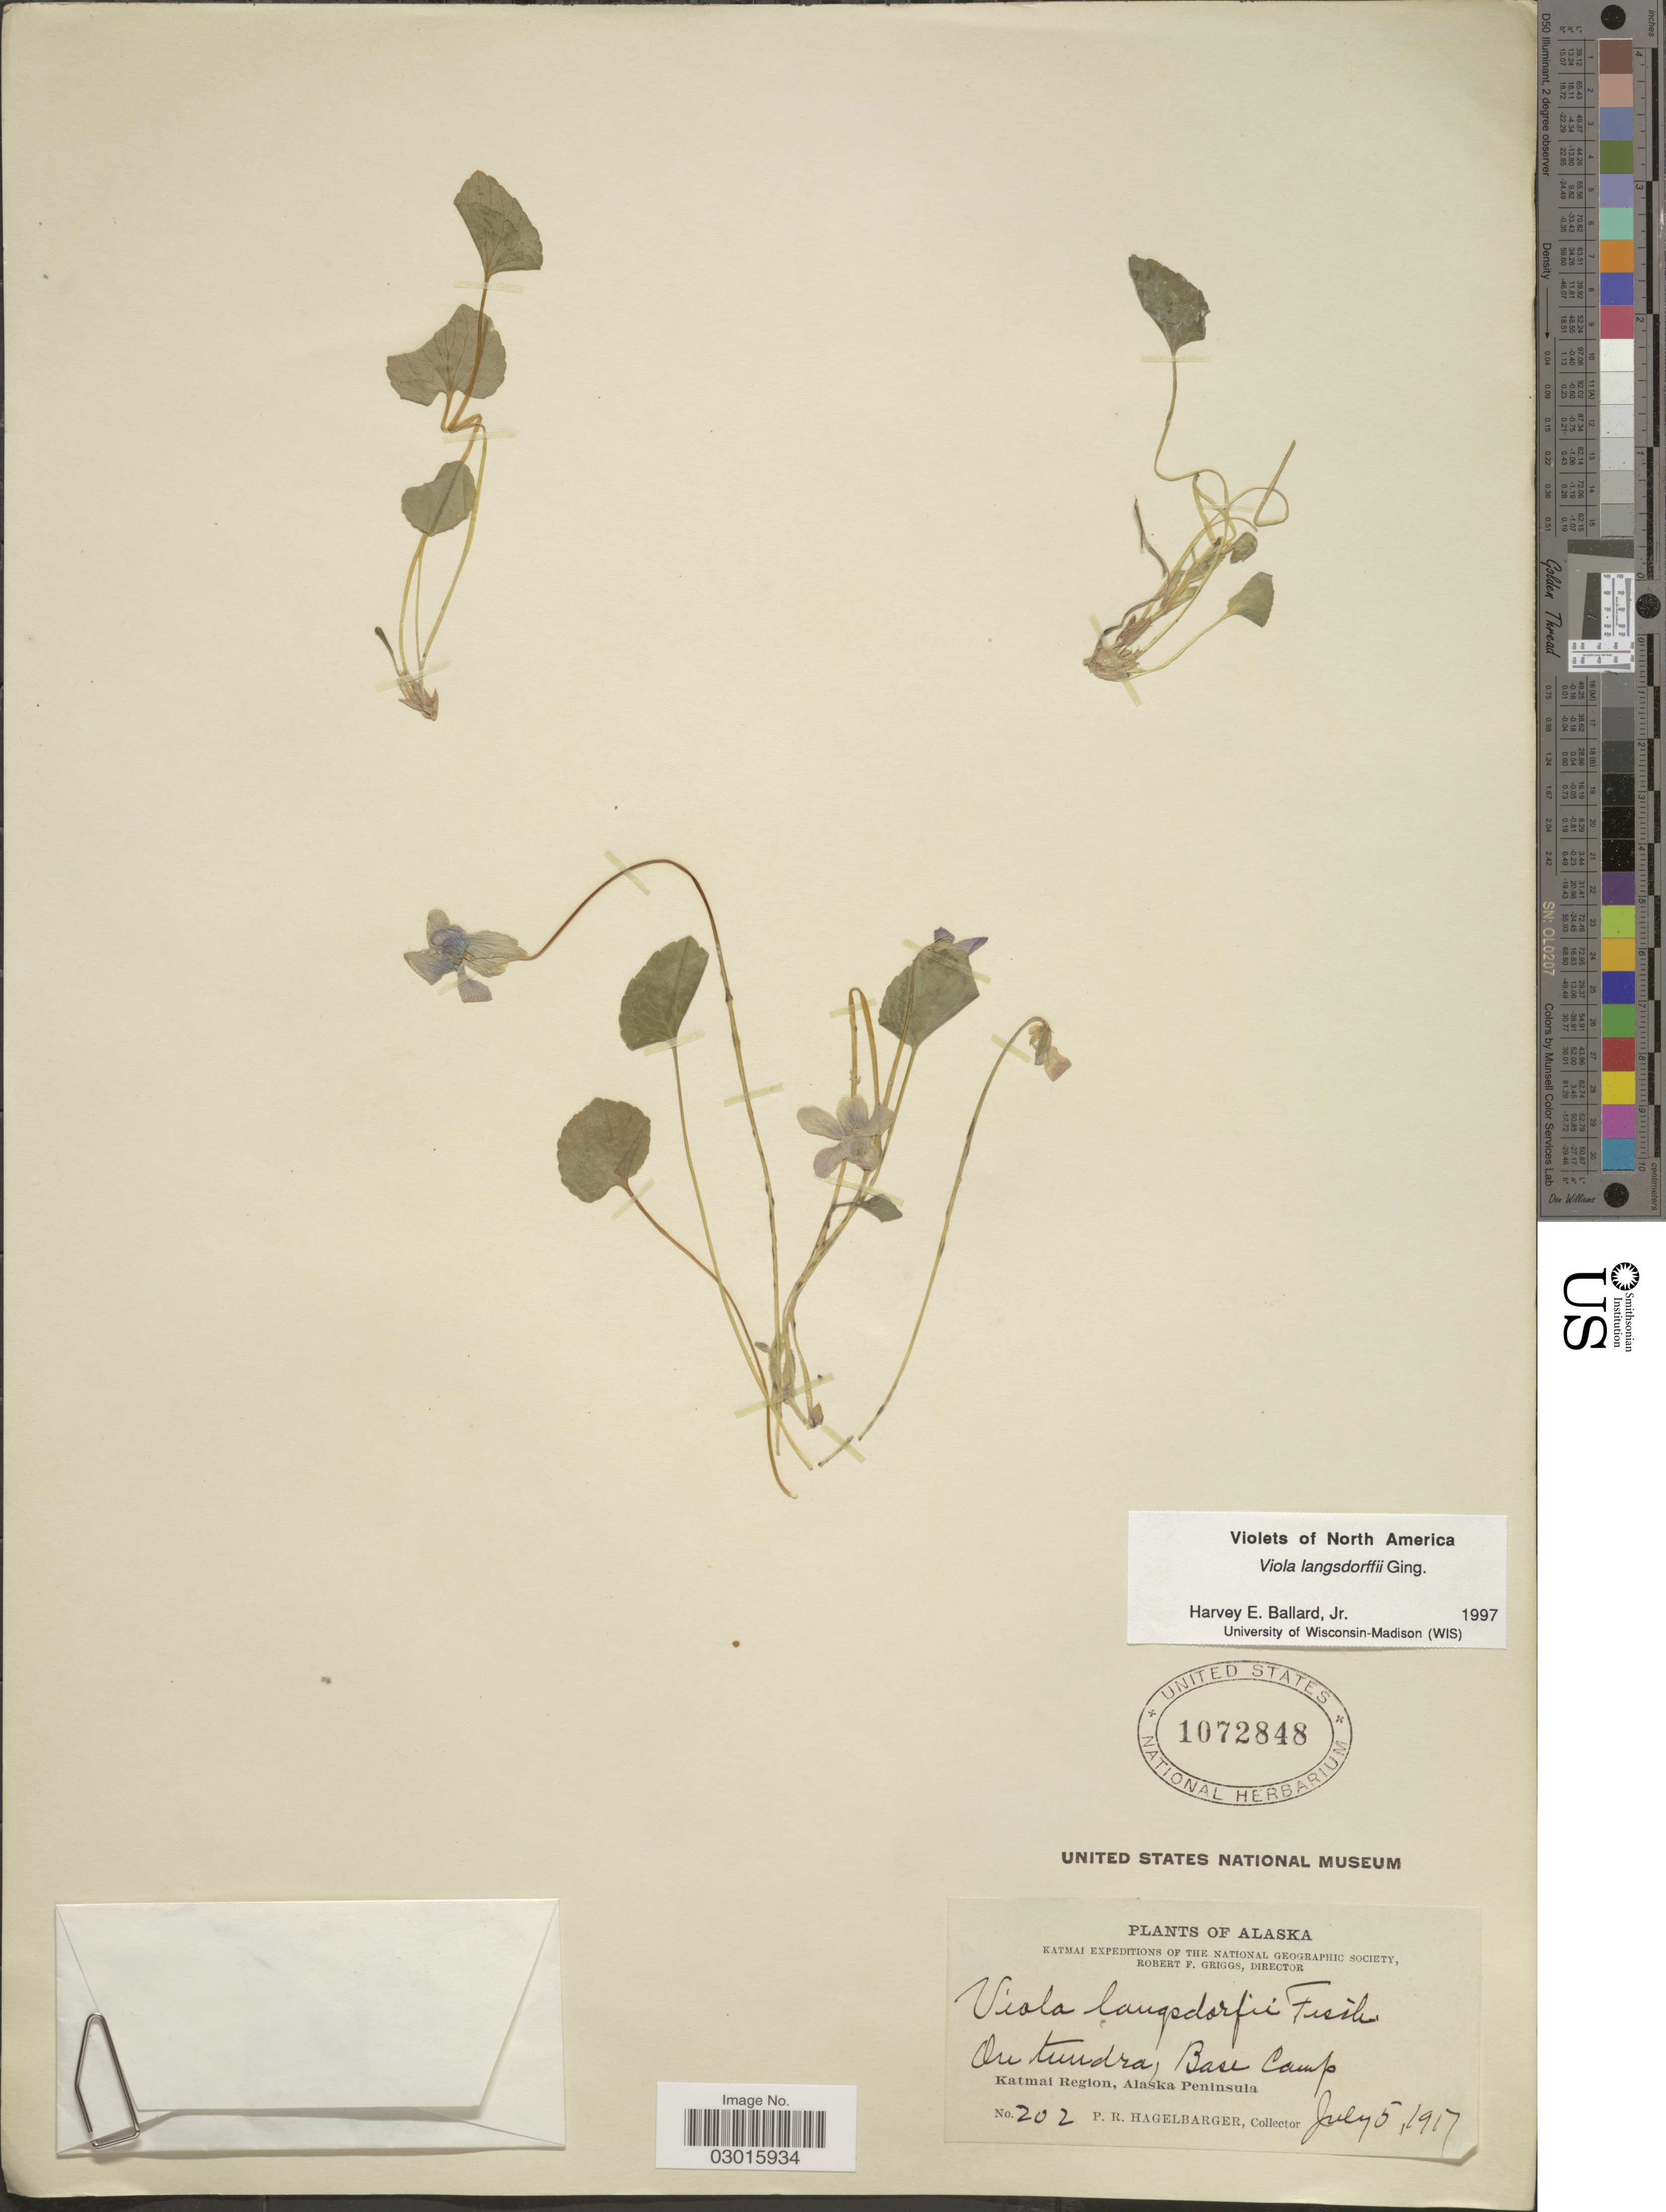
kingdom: Plantae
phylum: Tracheophyta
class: Magnoliopsida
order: Malpighiales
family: Violaceae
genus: Viola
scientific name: Viola langsdorffii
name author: Fisch. ex Ging.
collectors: P. Hagelbarger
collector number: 202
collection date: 1917-07-05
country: United States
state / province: Alaska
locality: Base Camp, Katmai Region, Alaska Peninsula.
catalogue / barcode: US 1072848